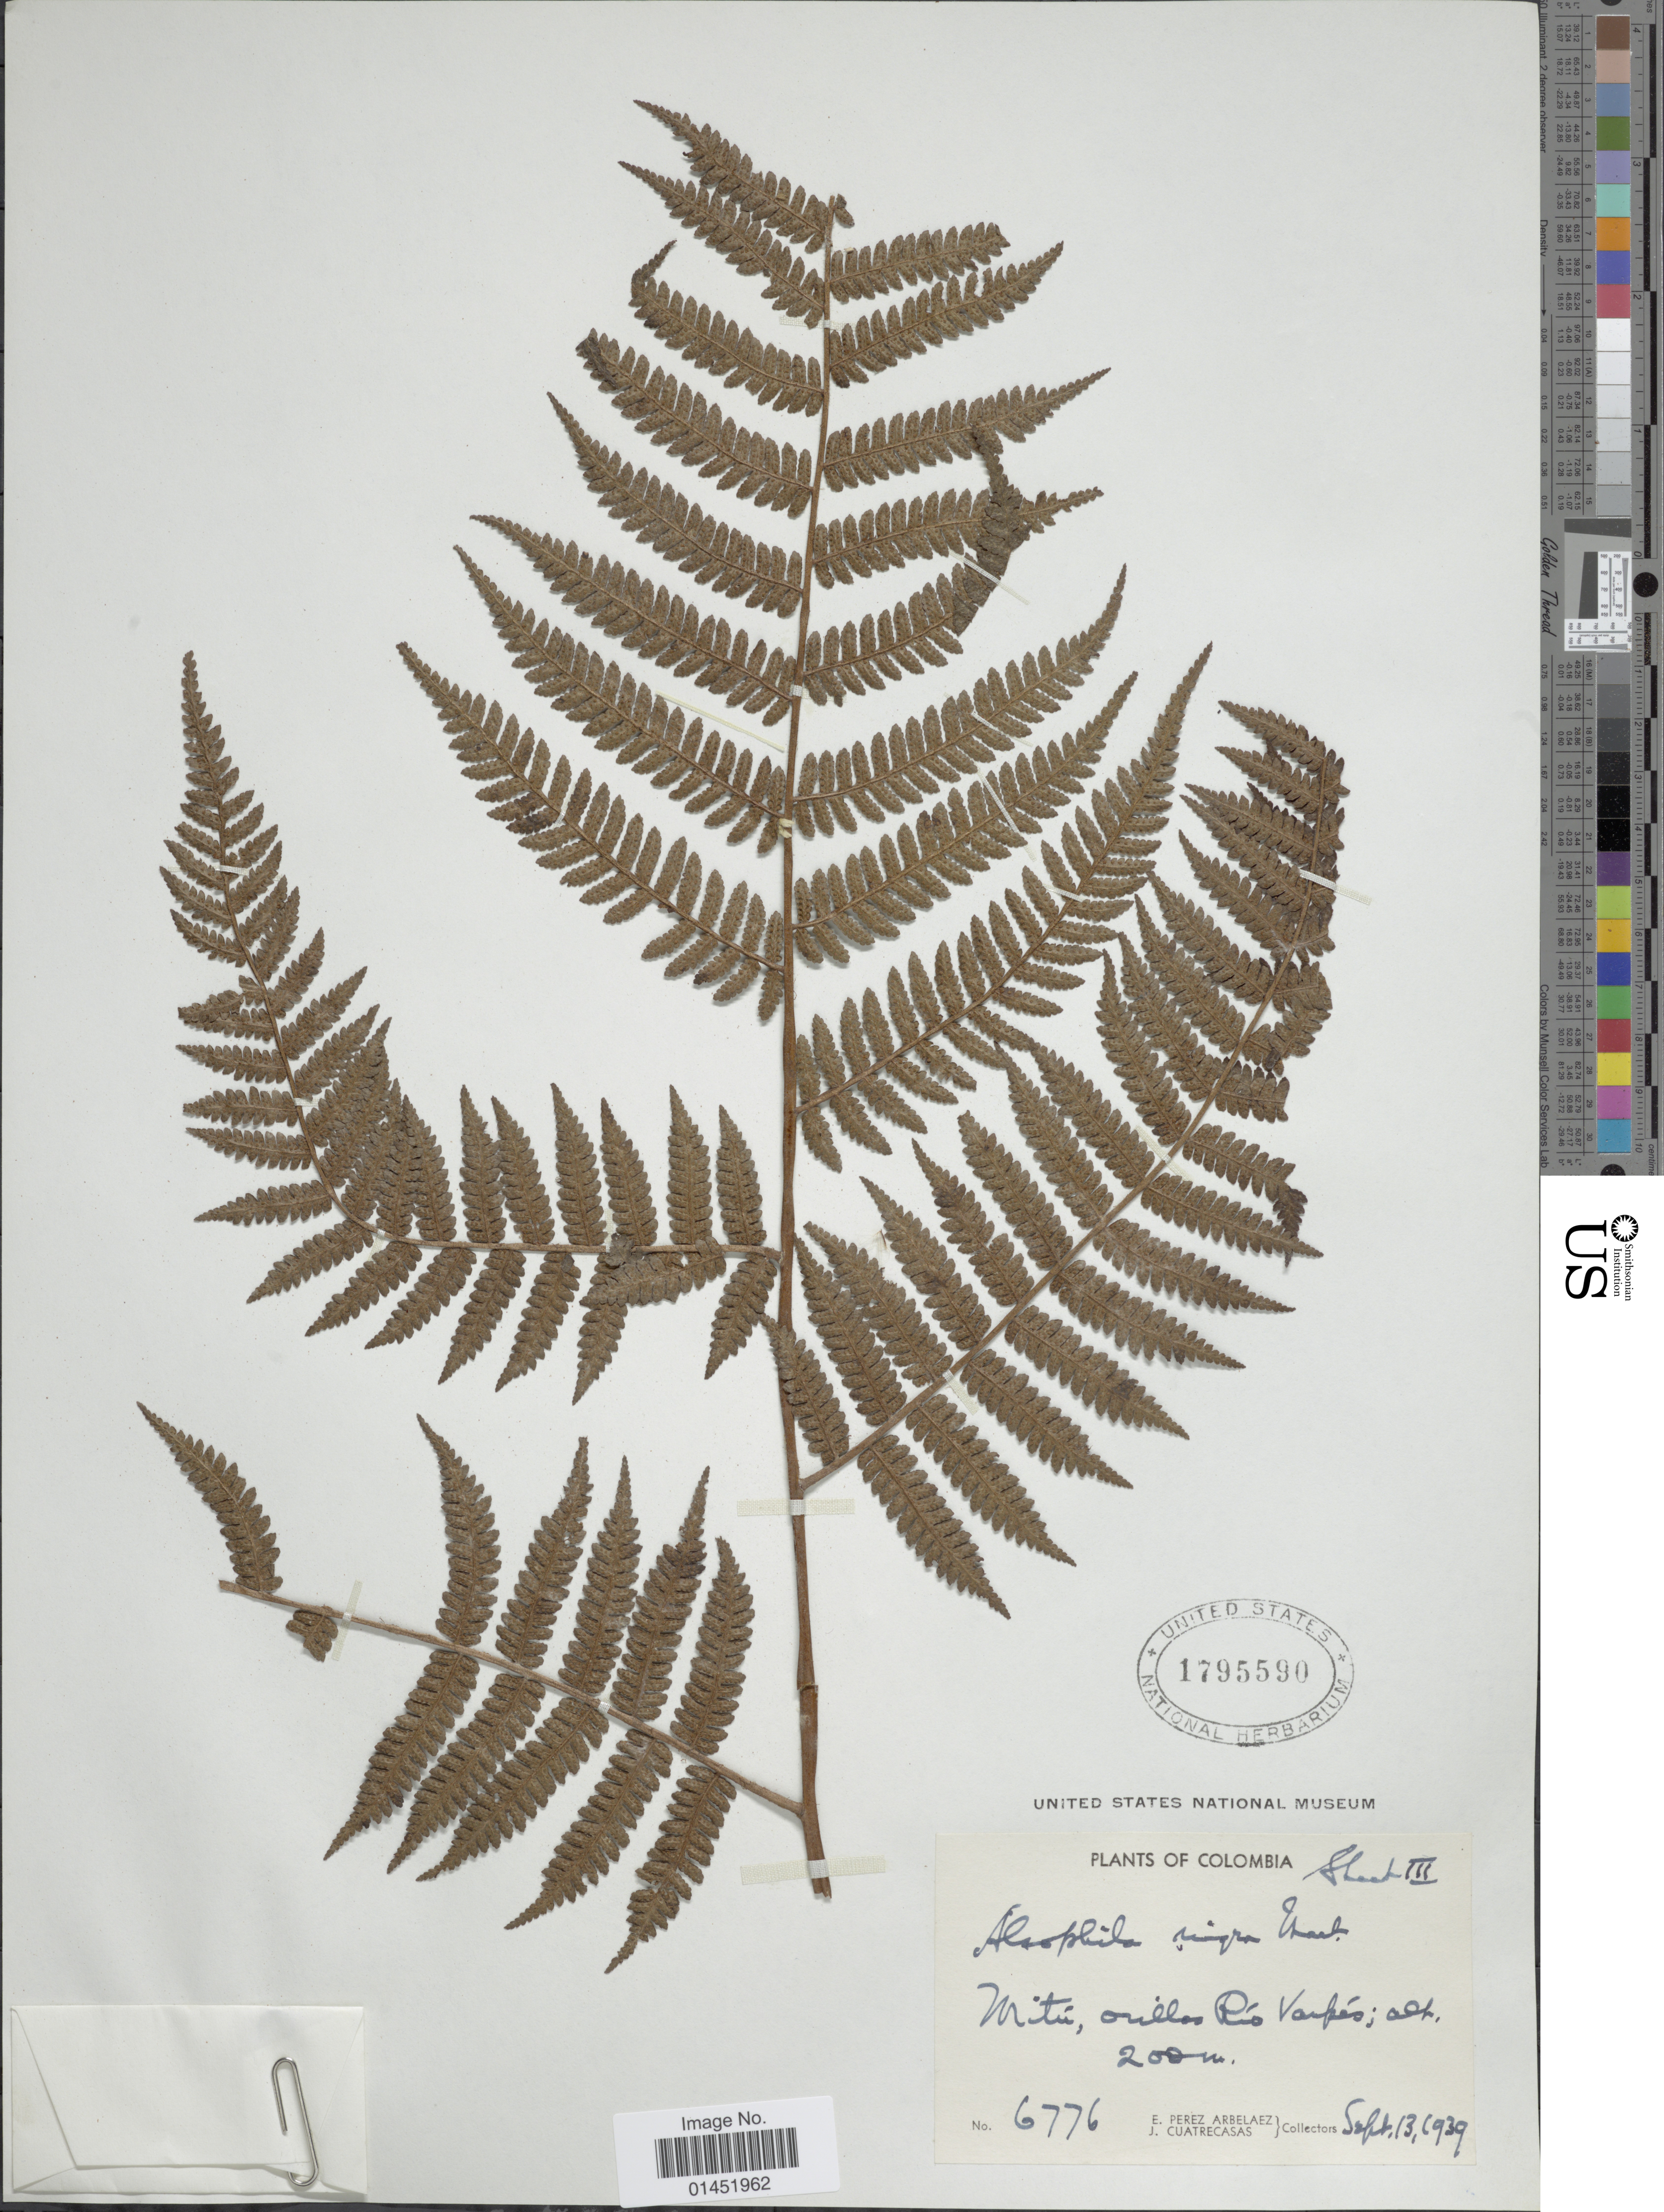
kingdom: Plantae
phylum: Tracheophyta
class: Polypodiopsida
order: Cyatheales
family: Cyatheaceae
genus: Cyathea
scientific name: Cyathea lasiosora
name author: (Mett. ex Kuhn) Domin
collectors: E. Pérez Arbeláez & J. Cuatrecasas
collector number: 6776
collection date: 1939-09-13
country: Colombia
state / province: Vaupés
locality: Mitú, orillos Rio Vaupés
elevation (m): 200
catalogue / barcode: US 1795590